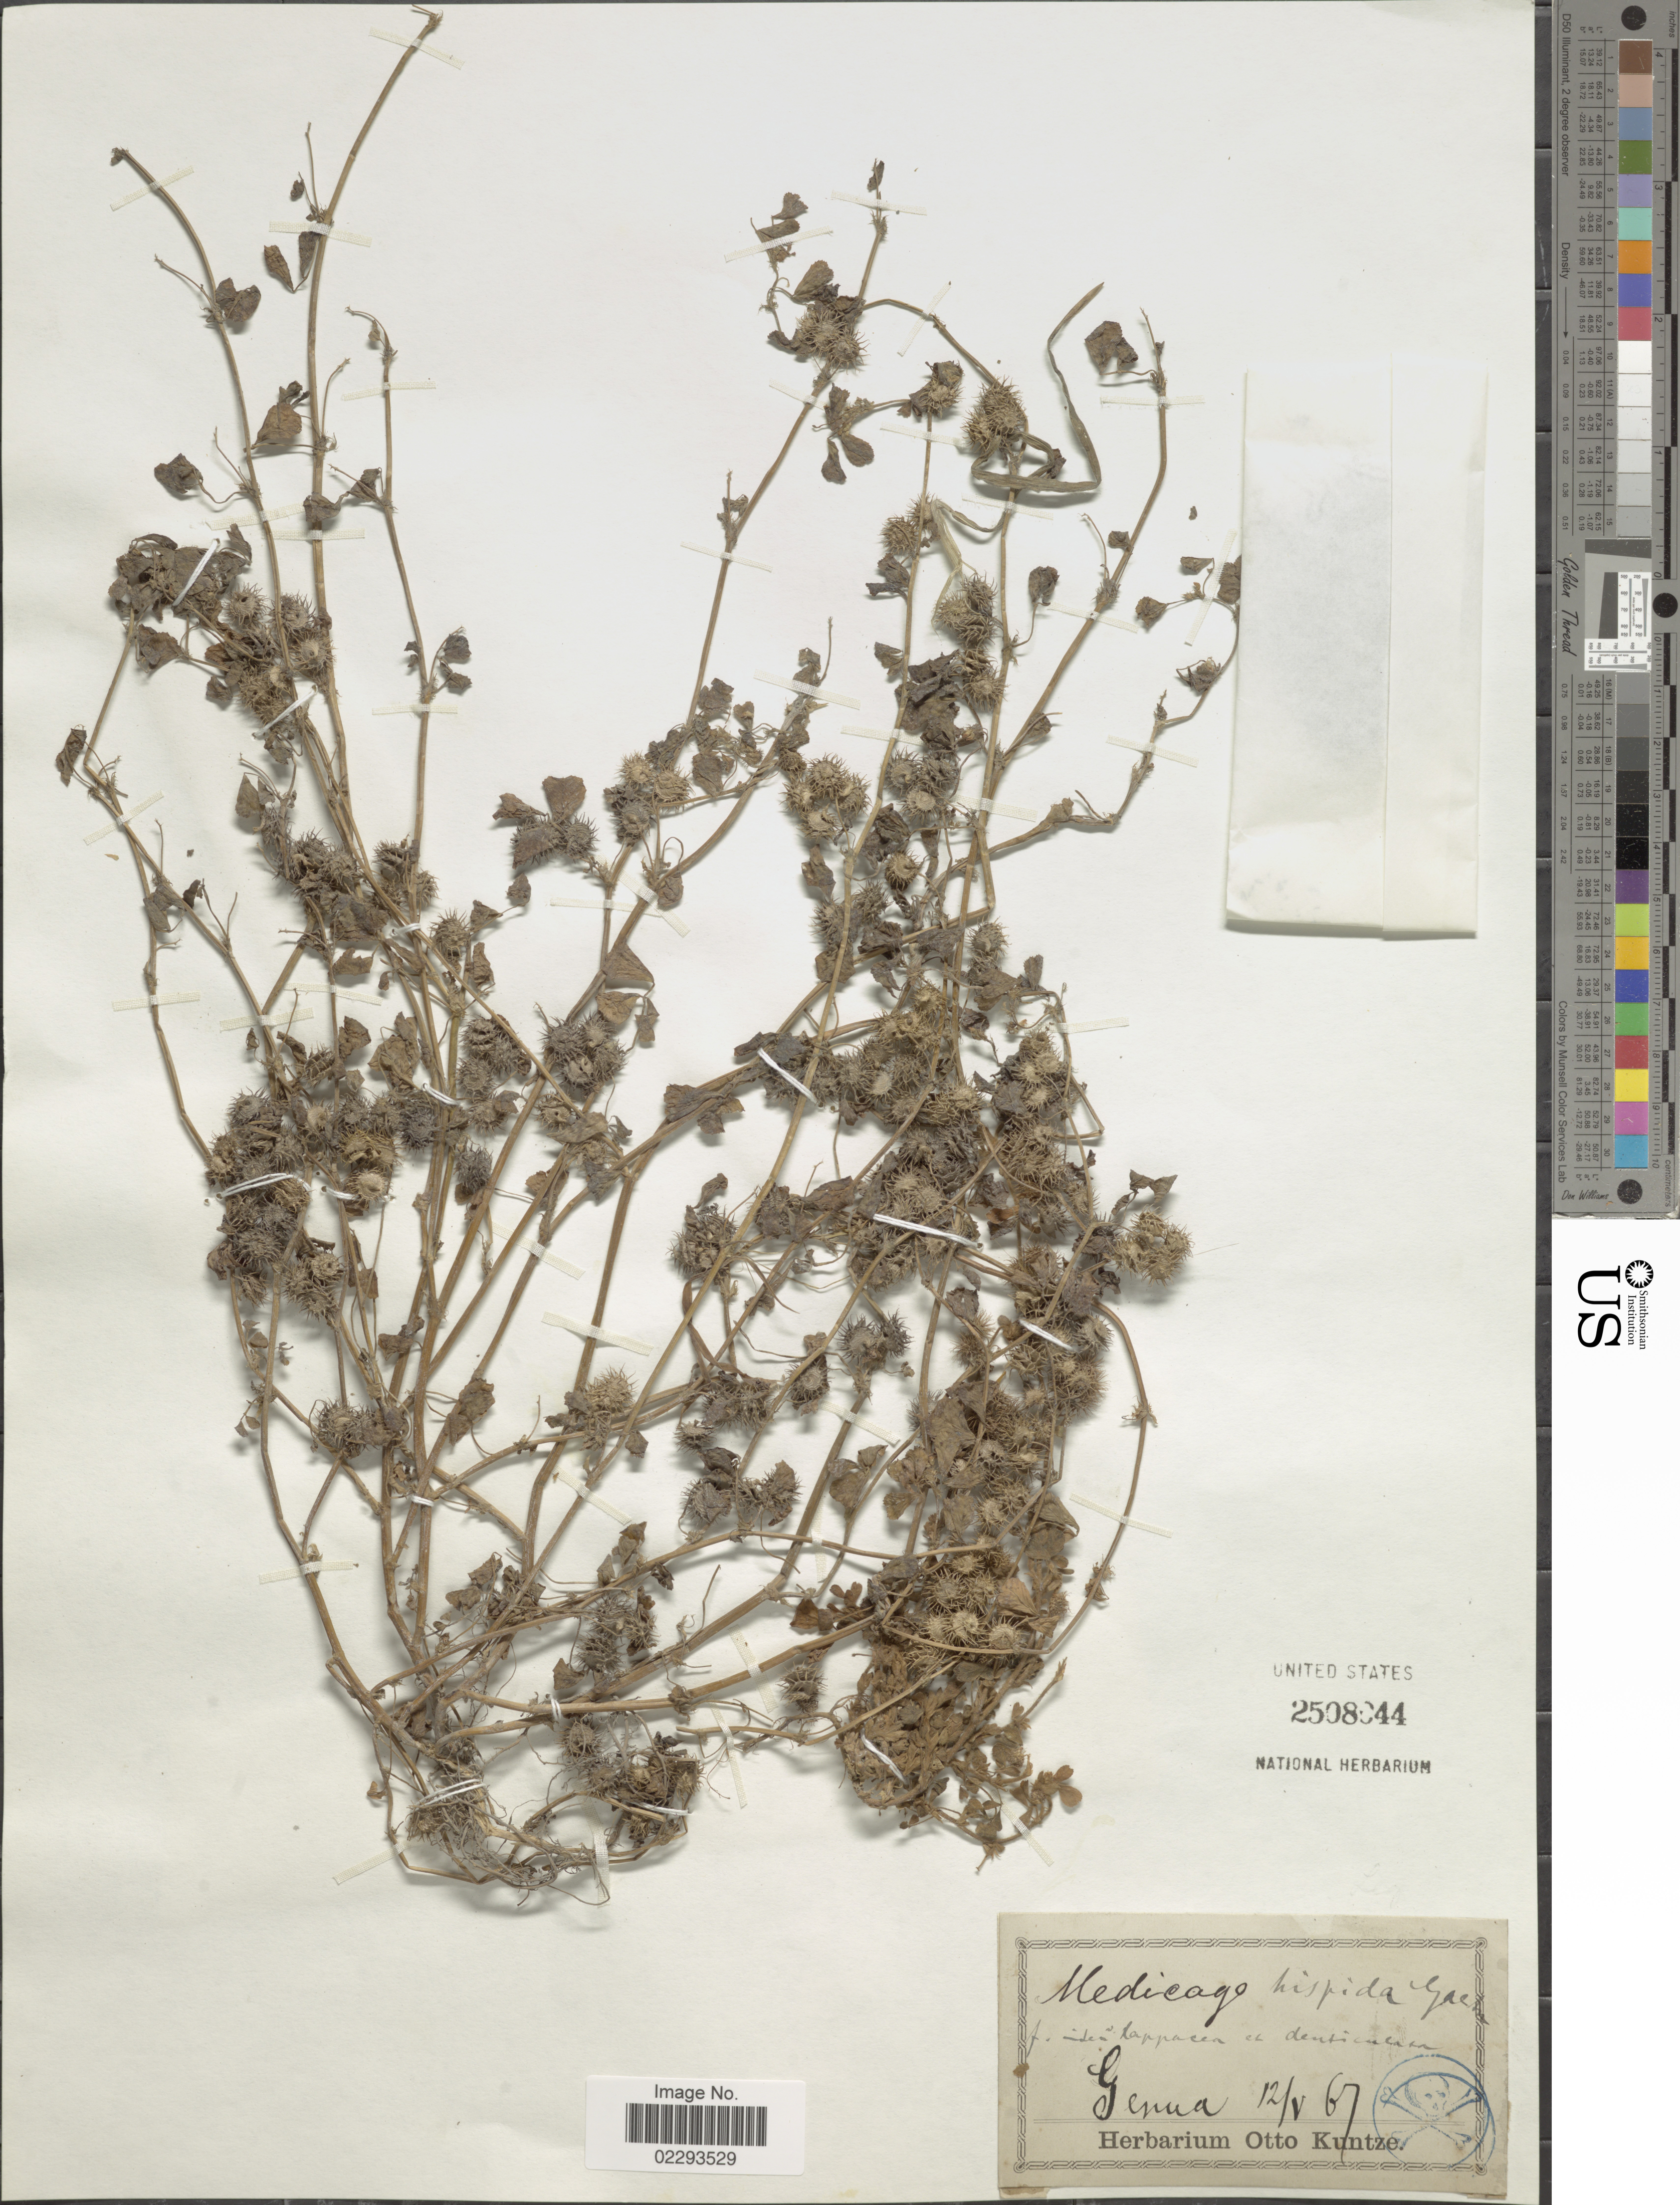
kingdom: Plantae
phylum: Tracheophyta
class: Magnoliopsida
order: Fabales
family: Fabaceae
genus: Medicago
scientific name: Medicago hispida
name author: Gaertn.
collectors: ex herb. Otto Kuntze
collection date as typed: Transcribed d/m/y: 12/5/67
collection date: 1867-05-12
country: Italy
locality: Genua